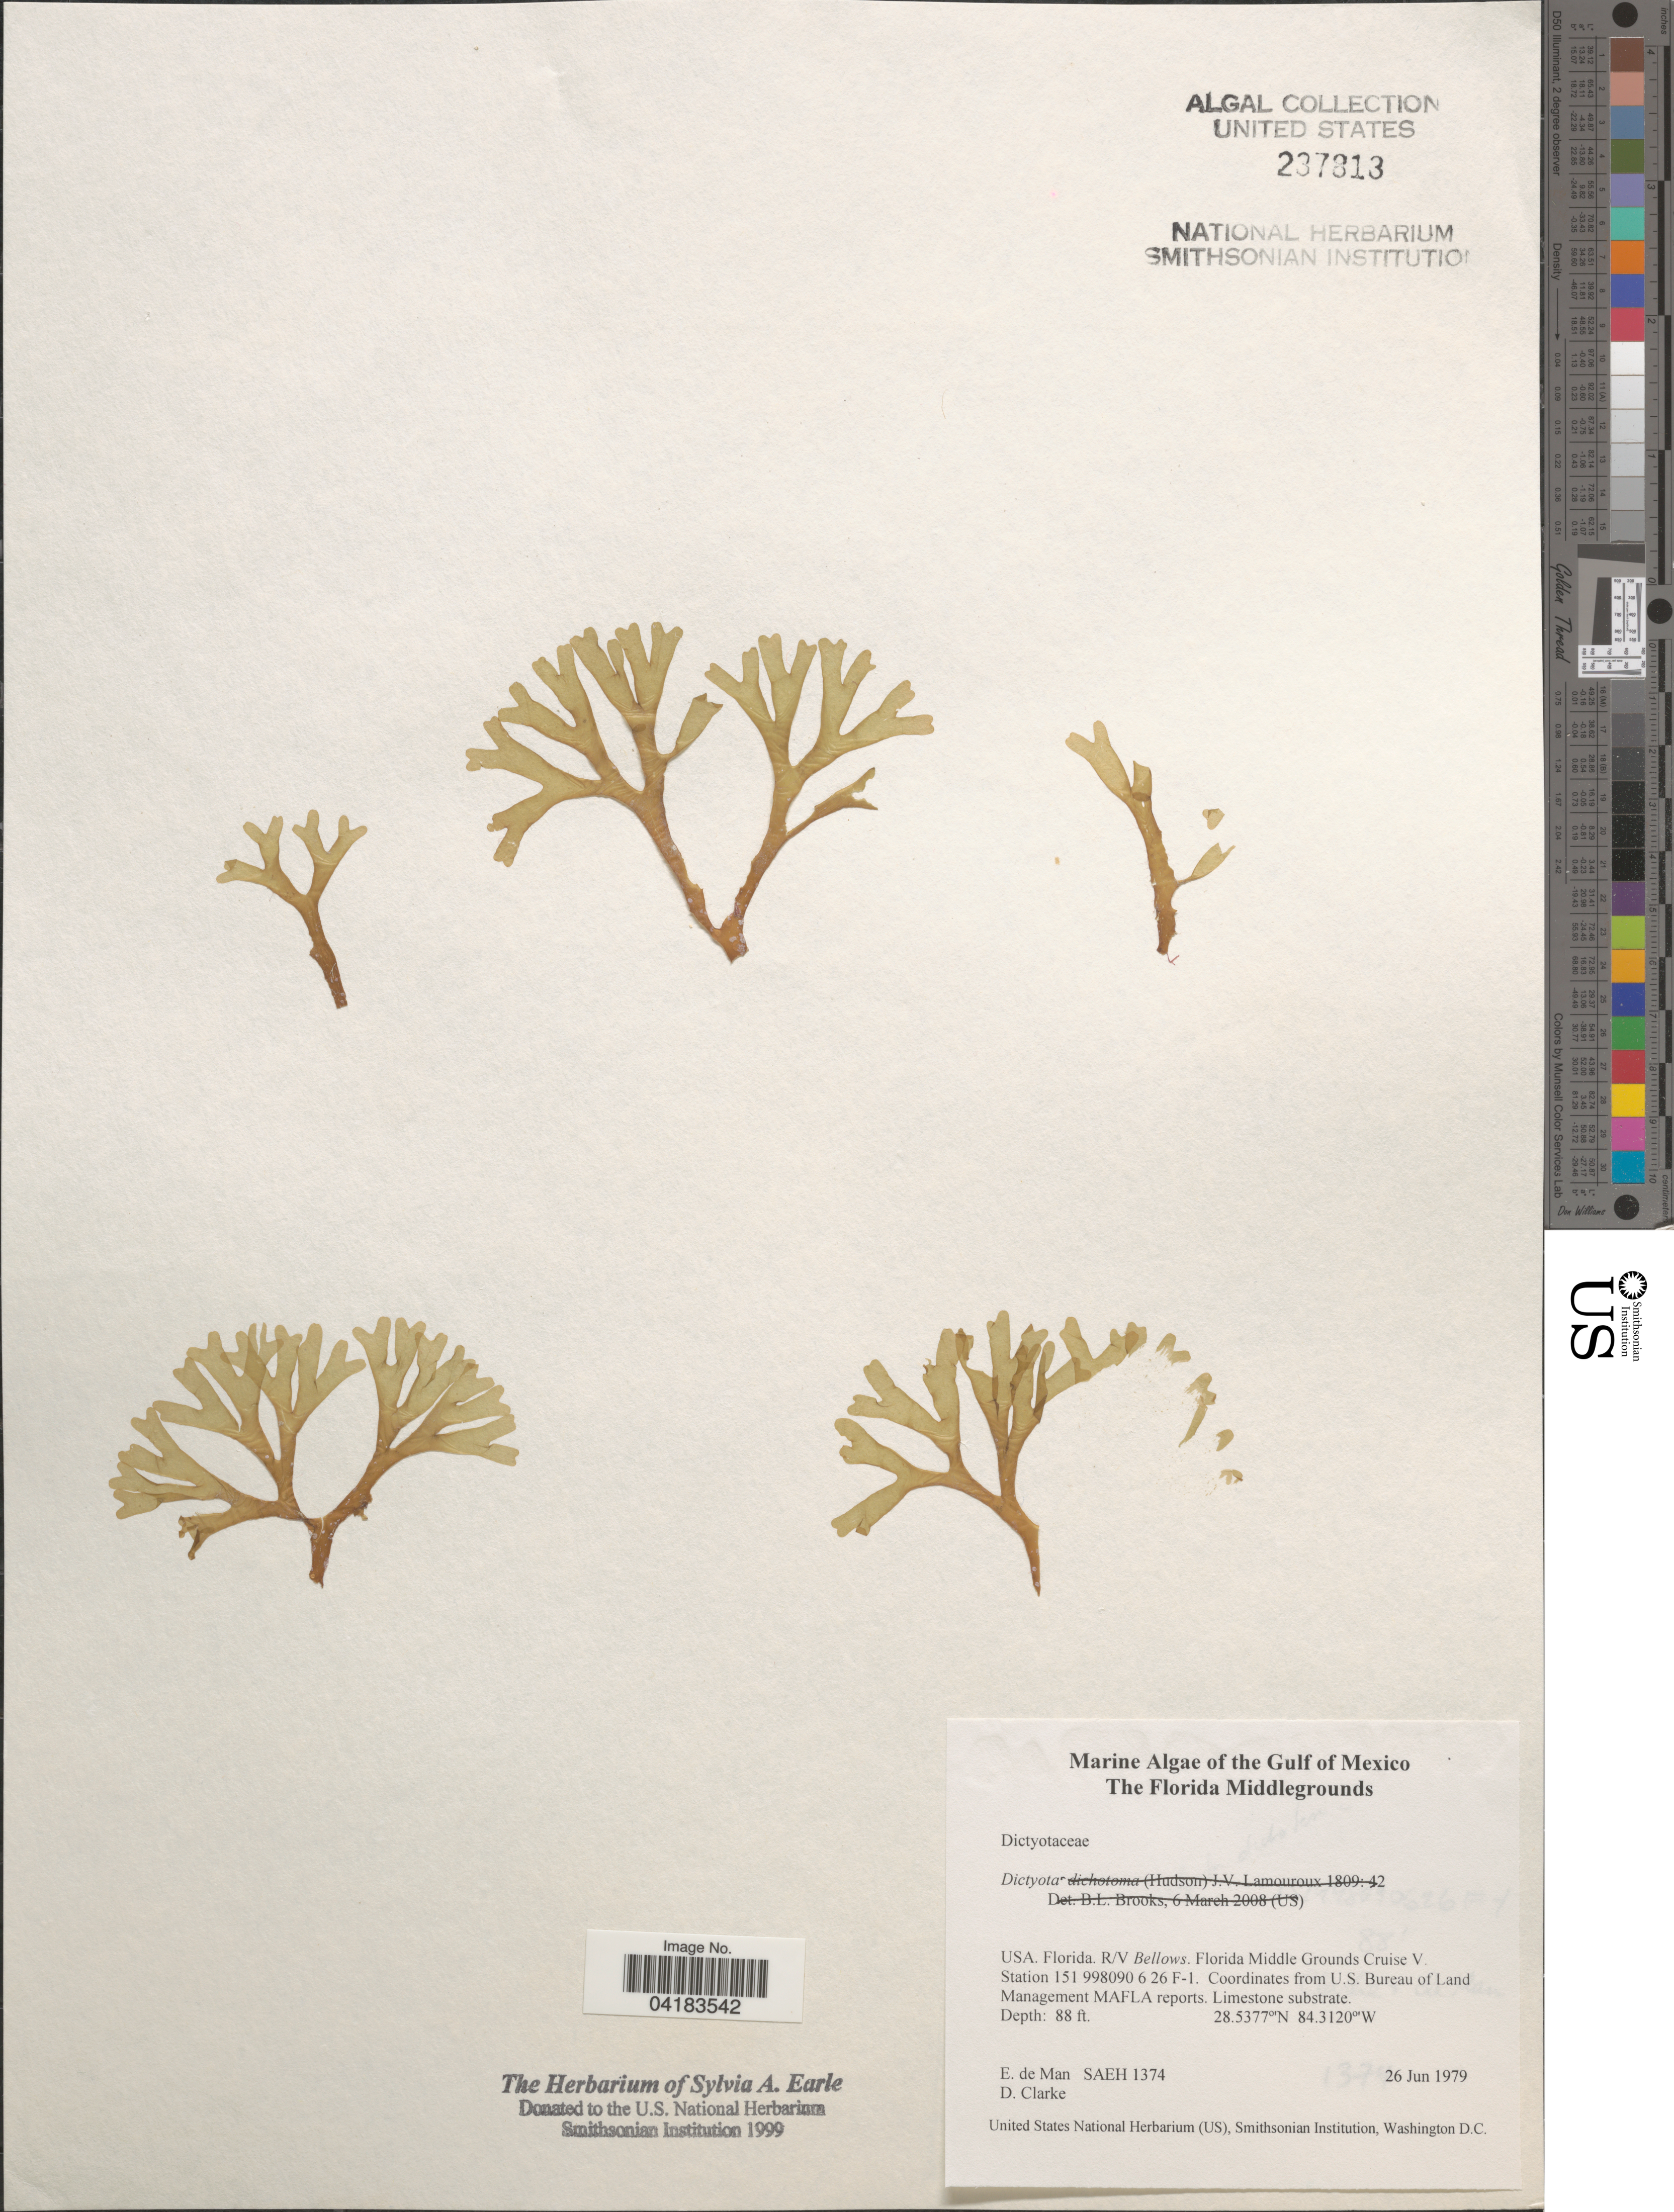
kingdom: Chromista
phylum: Ochrophyta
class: Phaeophyceae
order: Dictyotales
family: Dictyotaceae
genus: Dictyota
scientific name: Dictyota sp.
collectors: E. de Man & C. Lutz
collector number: SAEH1347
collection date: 1979-06-26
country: United States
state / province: Florida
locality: The Gulf of Mexico. The Florida Middlegrounds. R/V Bellows. Florida Middle Grounds Cruise V. Station 151 998090 26 F-1. Coordinates from U.S. Bureau of Land Management MAFLA reports.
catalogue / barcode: US 237813